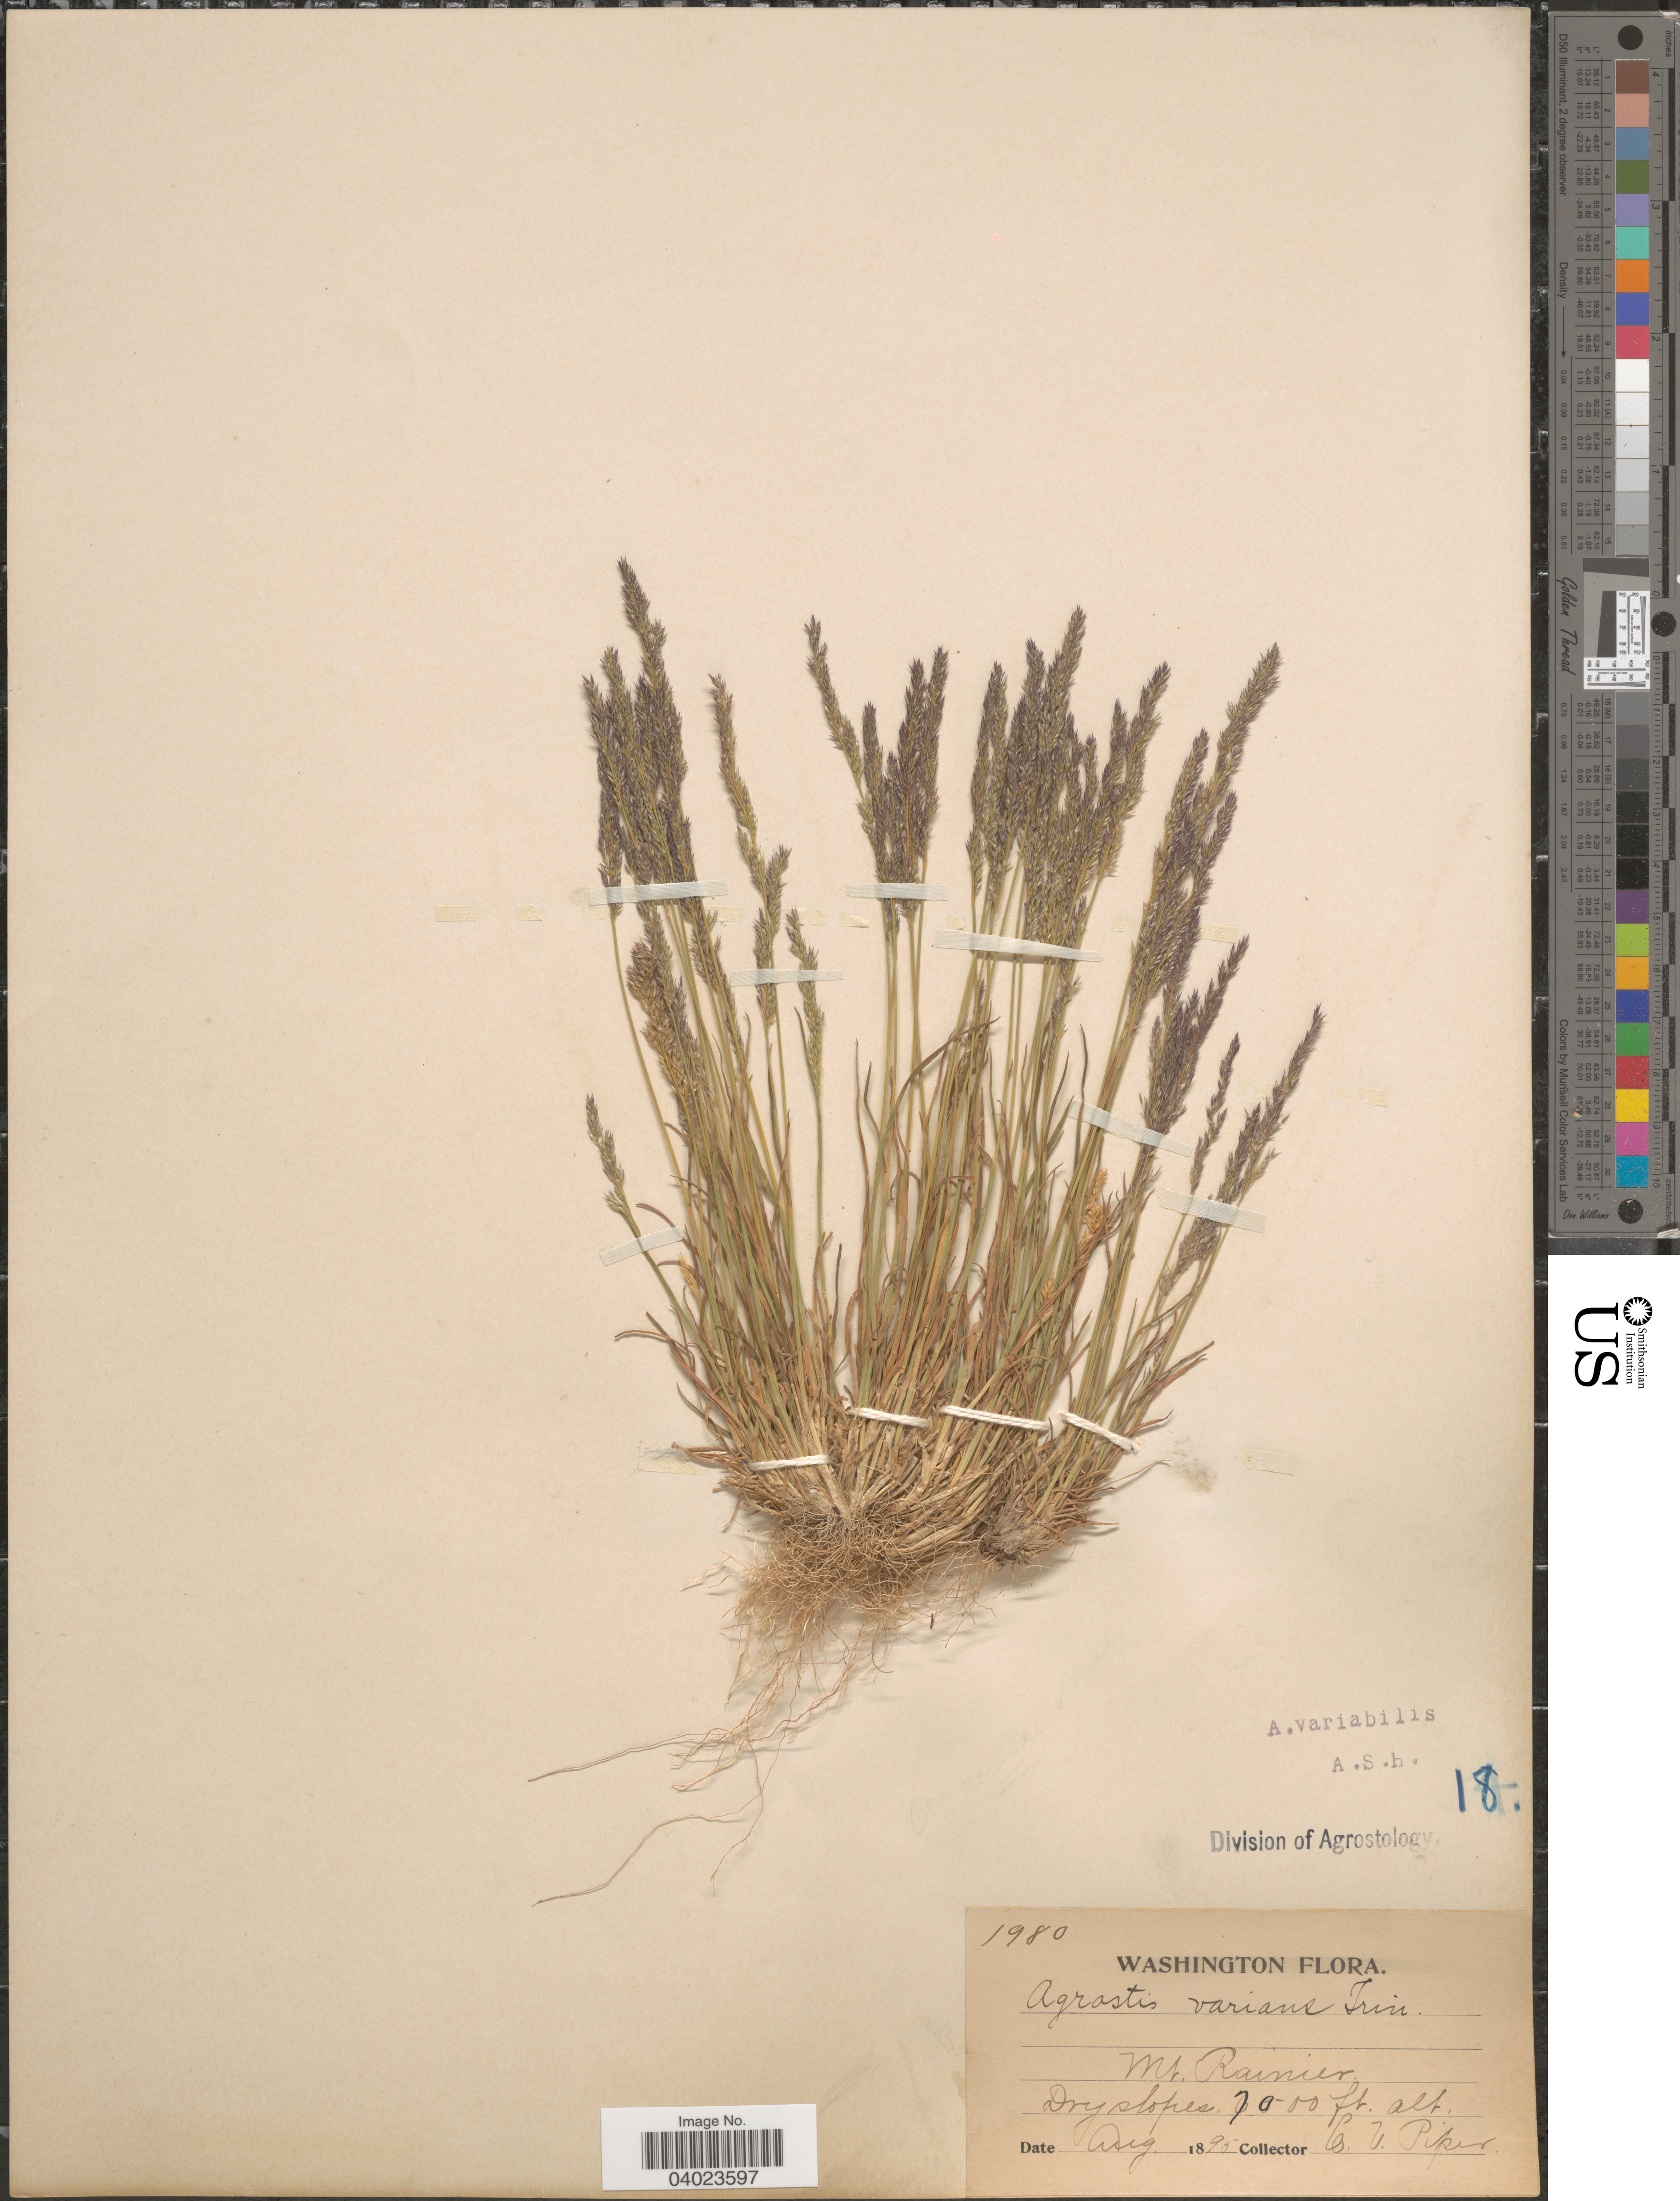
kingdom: Plantae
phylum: Tracheophyta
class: Liliopsida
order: Poales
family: Poaceae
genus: Agrostis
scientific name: Agrostis variabilis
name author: Rydb.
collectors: C. V. Piper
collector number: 1980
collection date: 1895-08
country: United States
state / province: Washington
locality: Mt. Rainier.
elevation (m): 2134